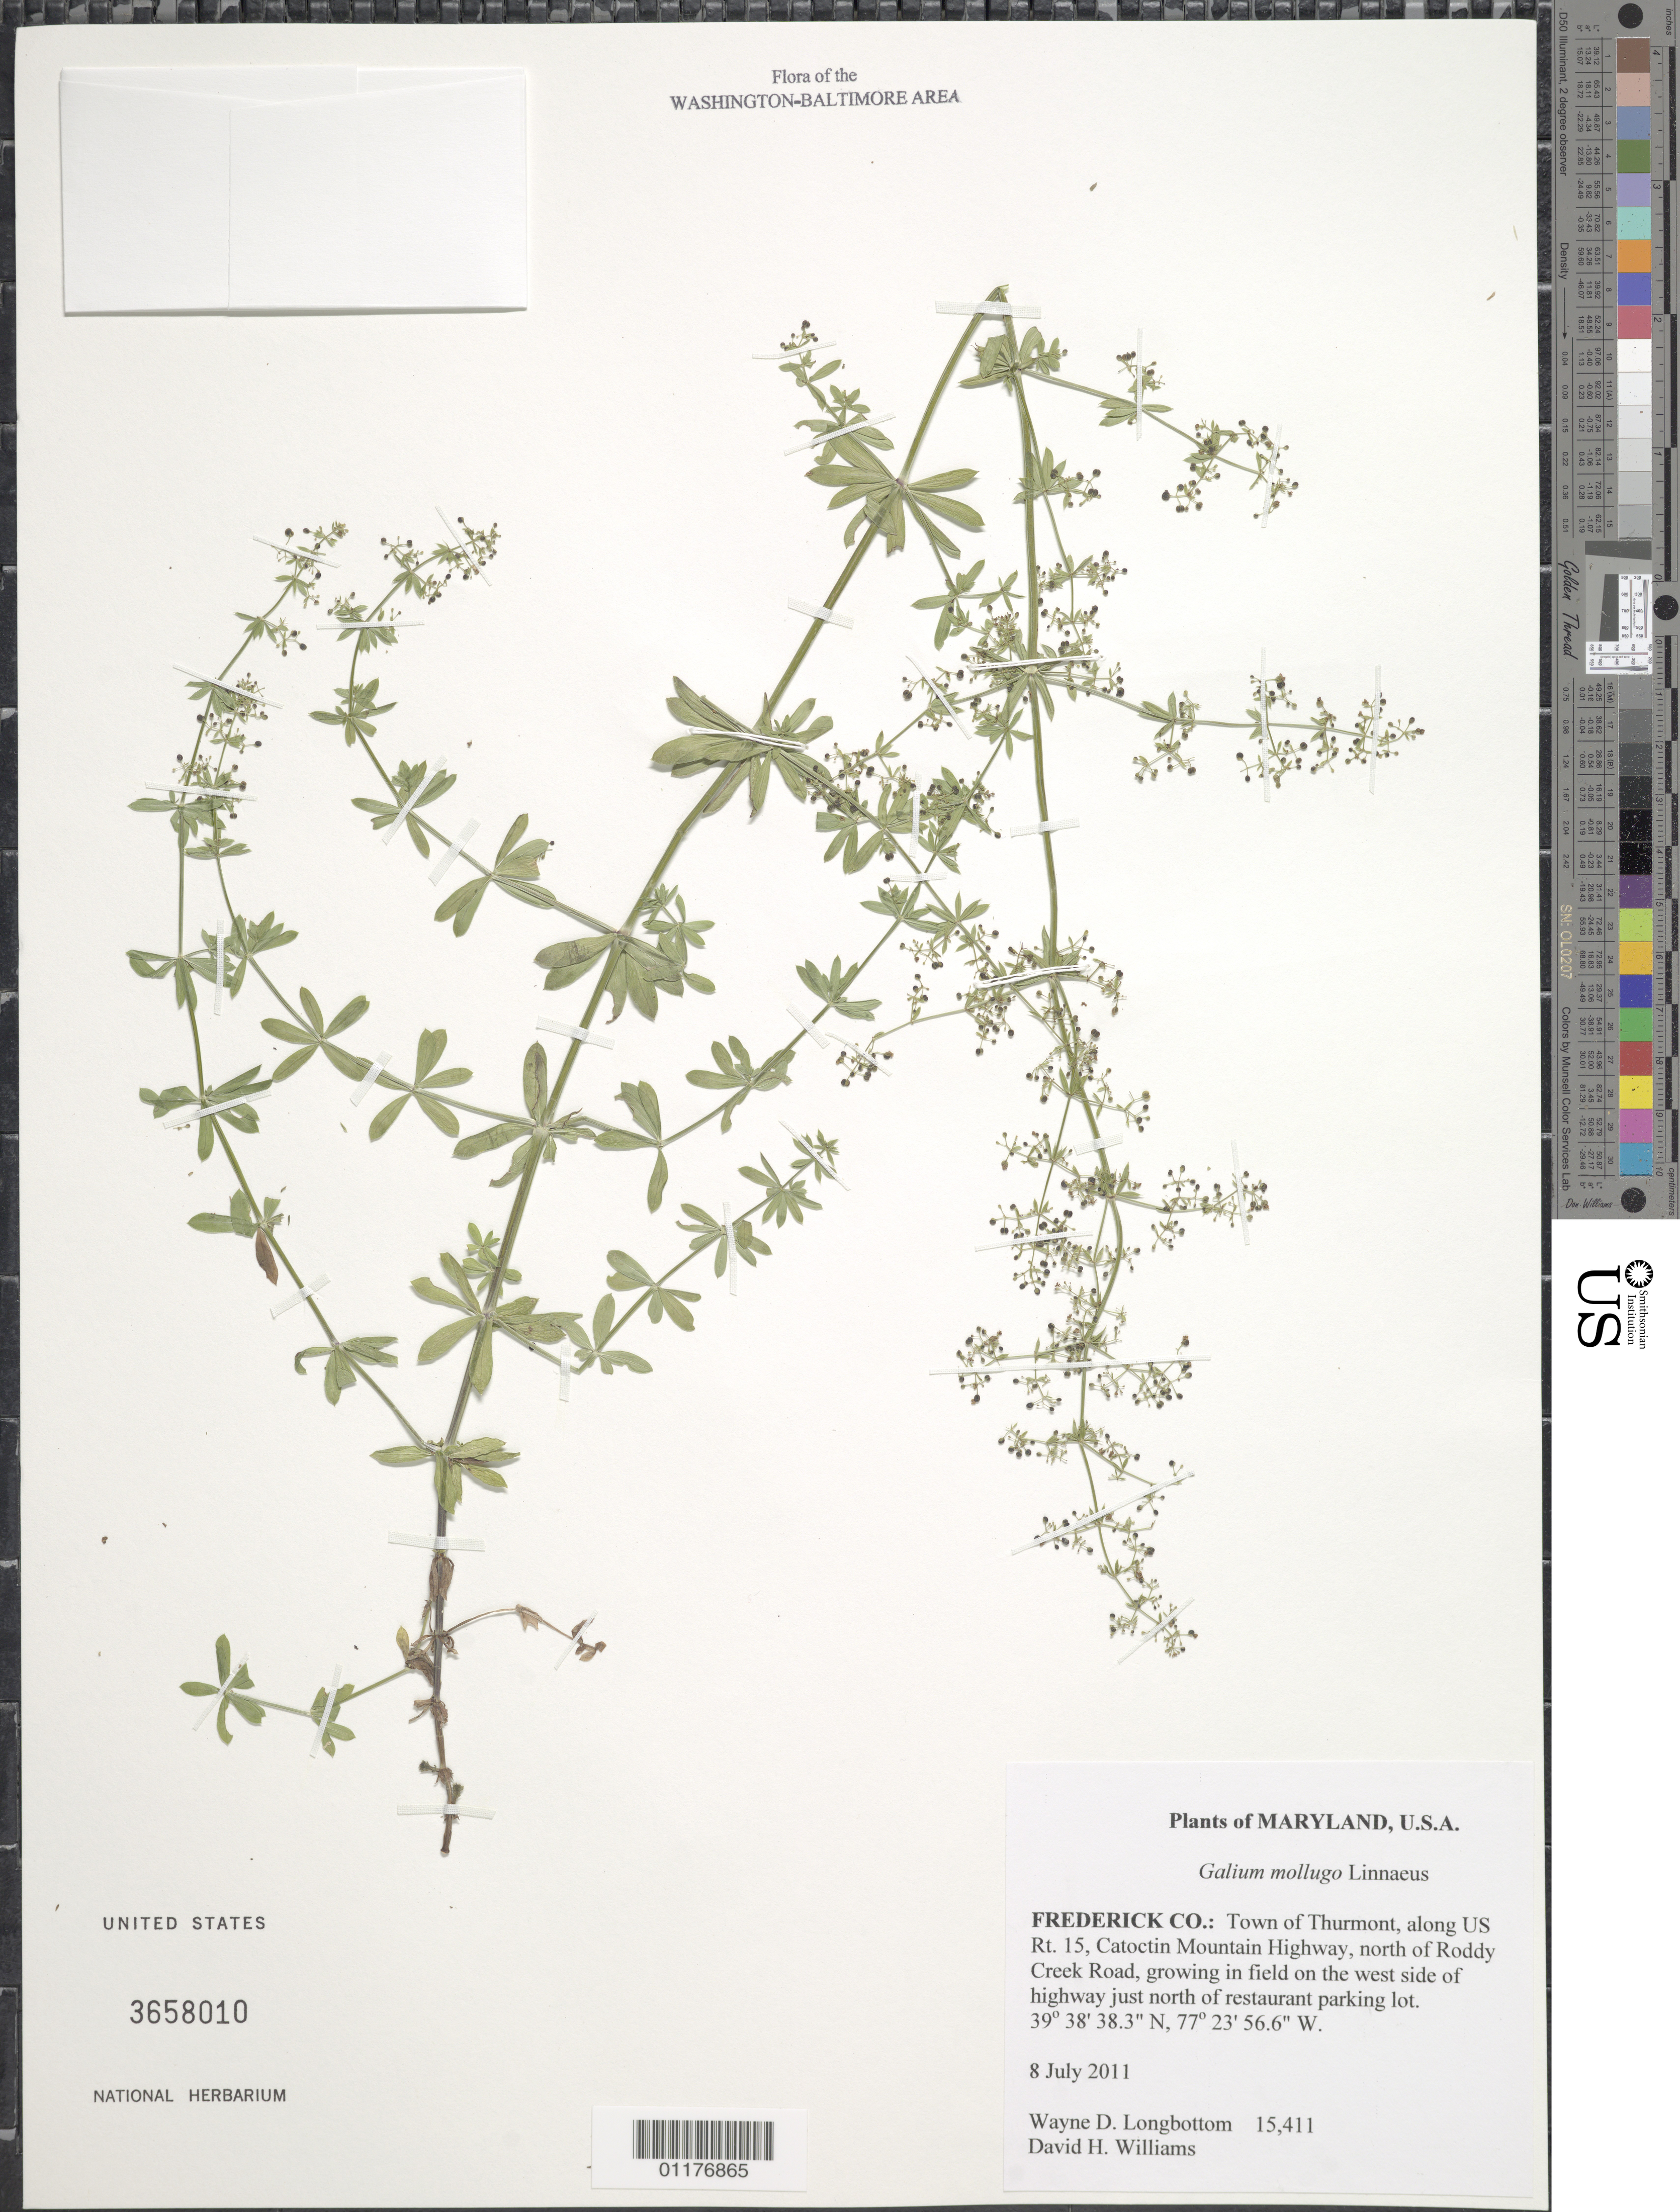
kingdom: Plantae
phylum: Tracheophyta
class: Magnoliopsida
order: Gentianales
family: Rubiaceae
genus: Galium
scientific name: Galium mollugo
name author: L.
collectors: W. D. Longbottom & G. Van Velsir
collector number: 15411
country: United States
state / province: Maryland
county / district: Frederick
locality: Thurmont, along US Rt. Catoctin Mountain Highway, N of Roddy Creek Road, W side of highway N of restaurant parking lot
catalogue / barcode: US 3658010